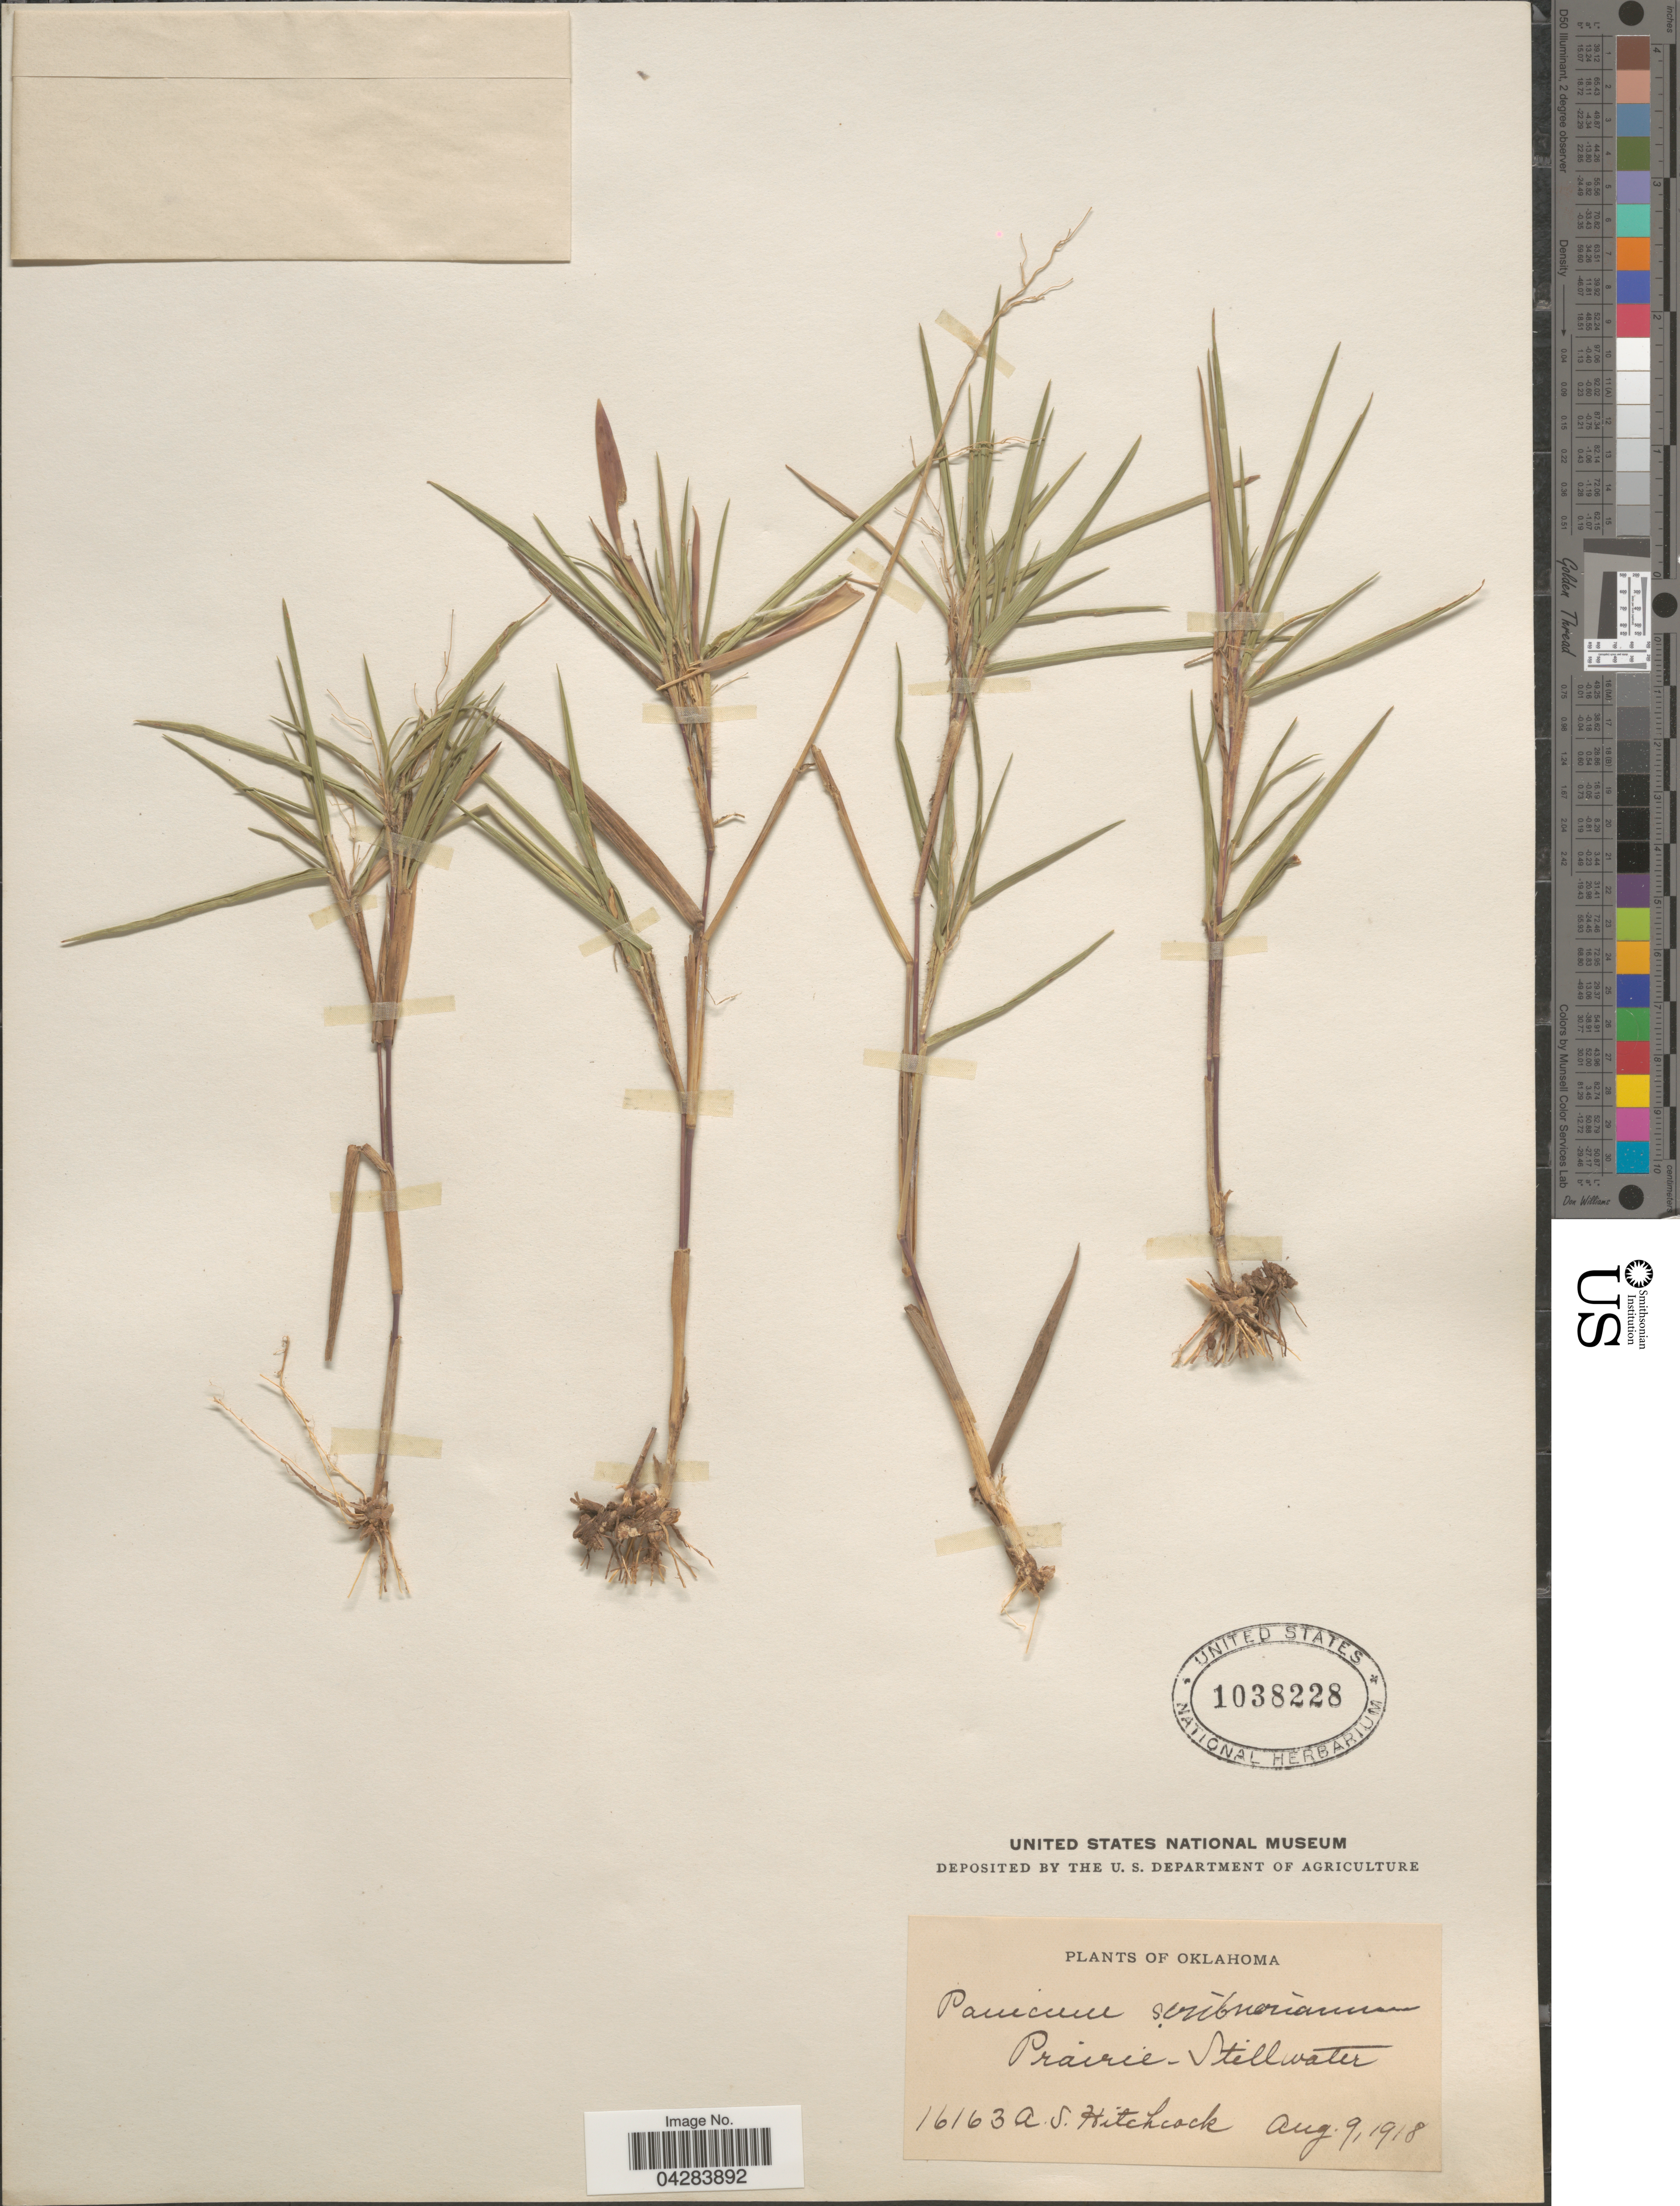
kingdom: Plantae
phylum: Tracheophyta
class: Liliopsida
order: Poales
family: Poaceae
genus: Dichanthelium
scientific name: Dichanthelium oligosanthes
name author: (Schult.) Gould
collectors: A. S. Hitchcock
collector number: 16163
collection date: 1918-08-09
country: United States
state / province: Oklahoma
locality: Prairie-Stillwater.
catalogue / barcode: US 1038228